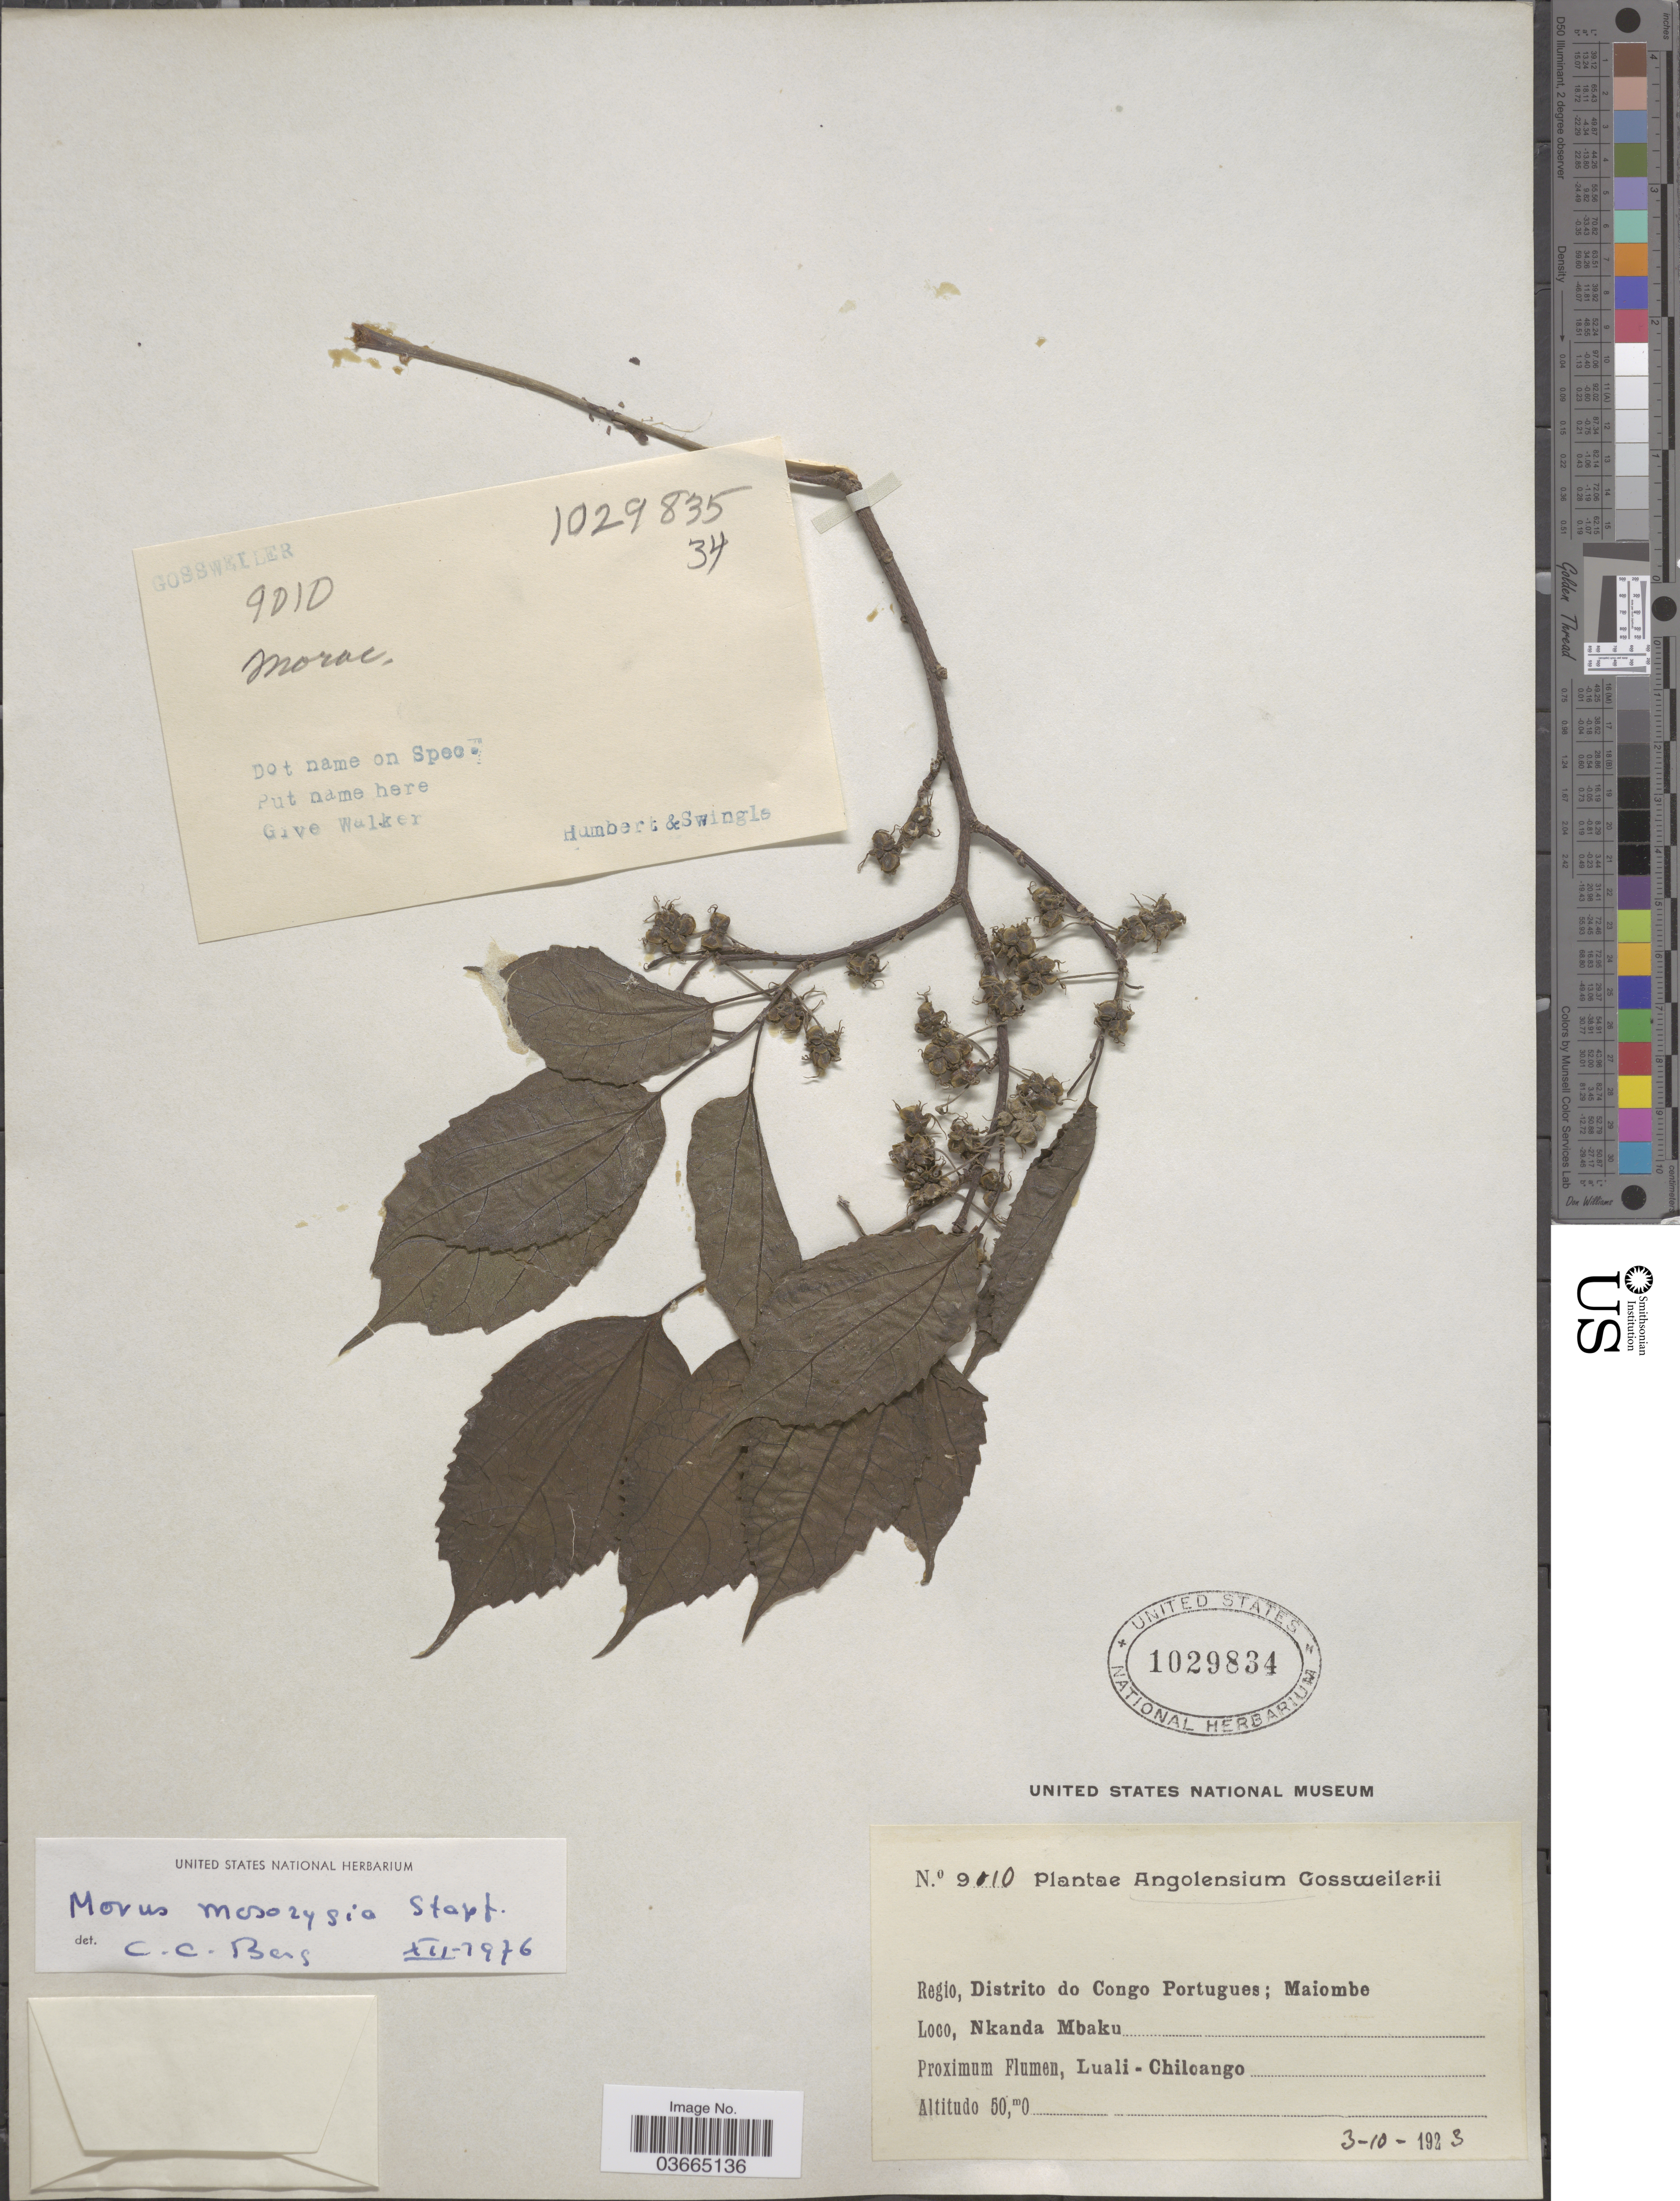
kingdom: Plantae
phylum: Tracheophyta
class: Magnoliopsida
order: Rosales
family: Moraceae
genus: Afromorus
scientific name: Afromorus mesozygia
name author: (Stapf) E. M. Gardner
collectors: -. Gossweiler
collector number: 9010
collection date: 1923-10-03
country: Angola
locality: Regio, Distrito do Congo Portugues; Maiombe. Nkanda Mbaku. Luali-Chiloango.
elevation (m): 50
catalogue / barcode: US 1029834